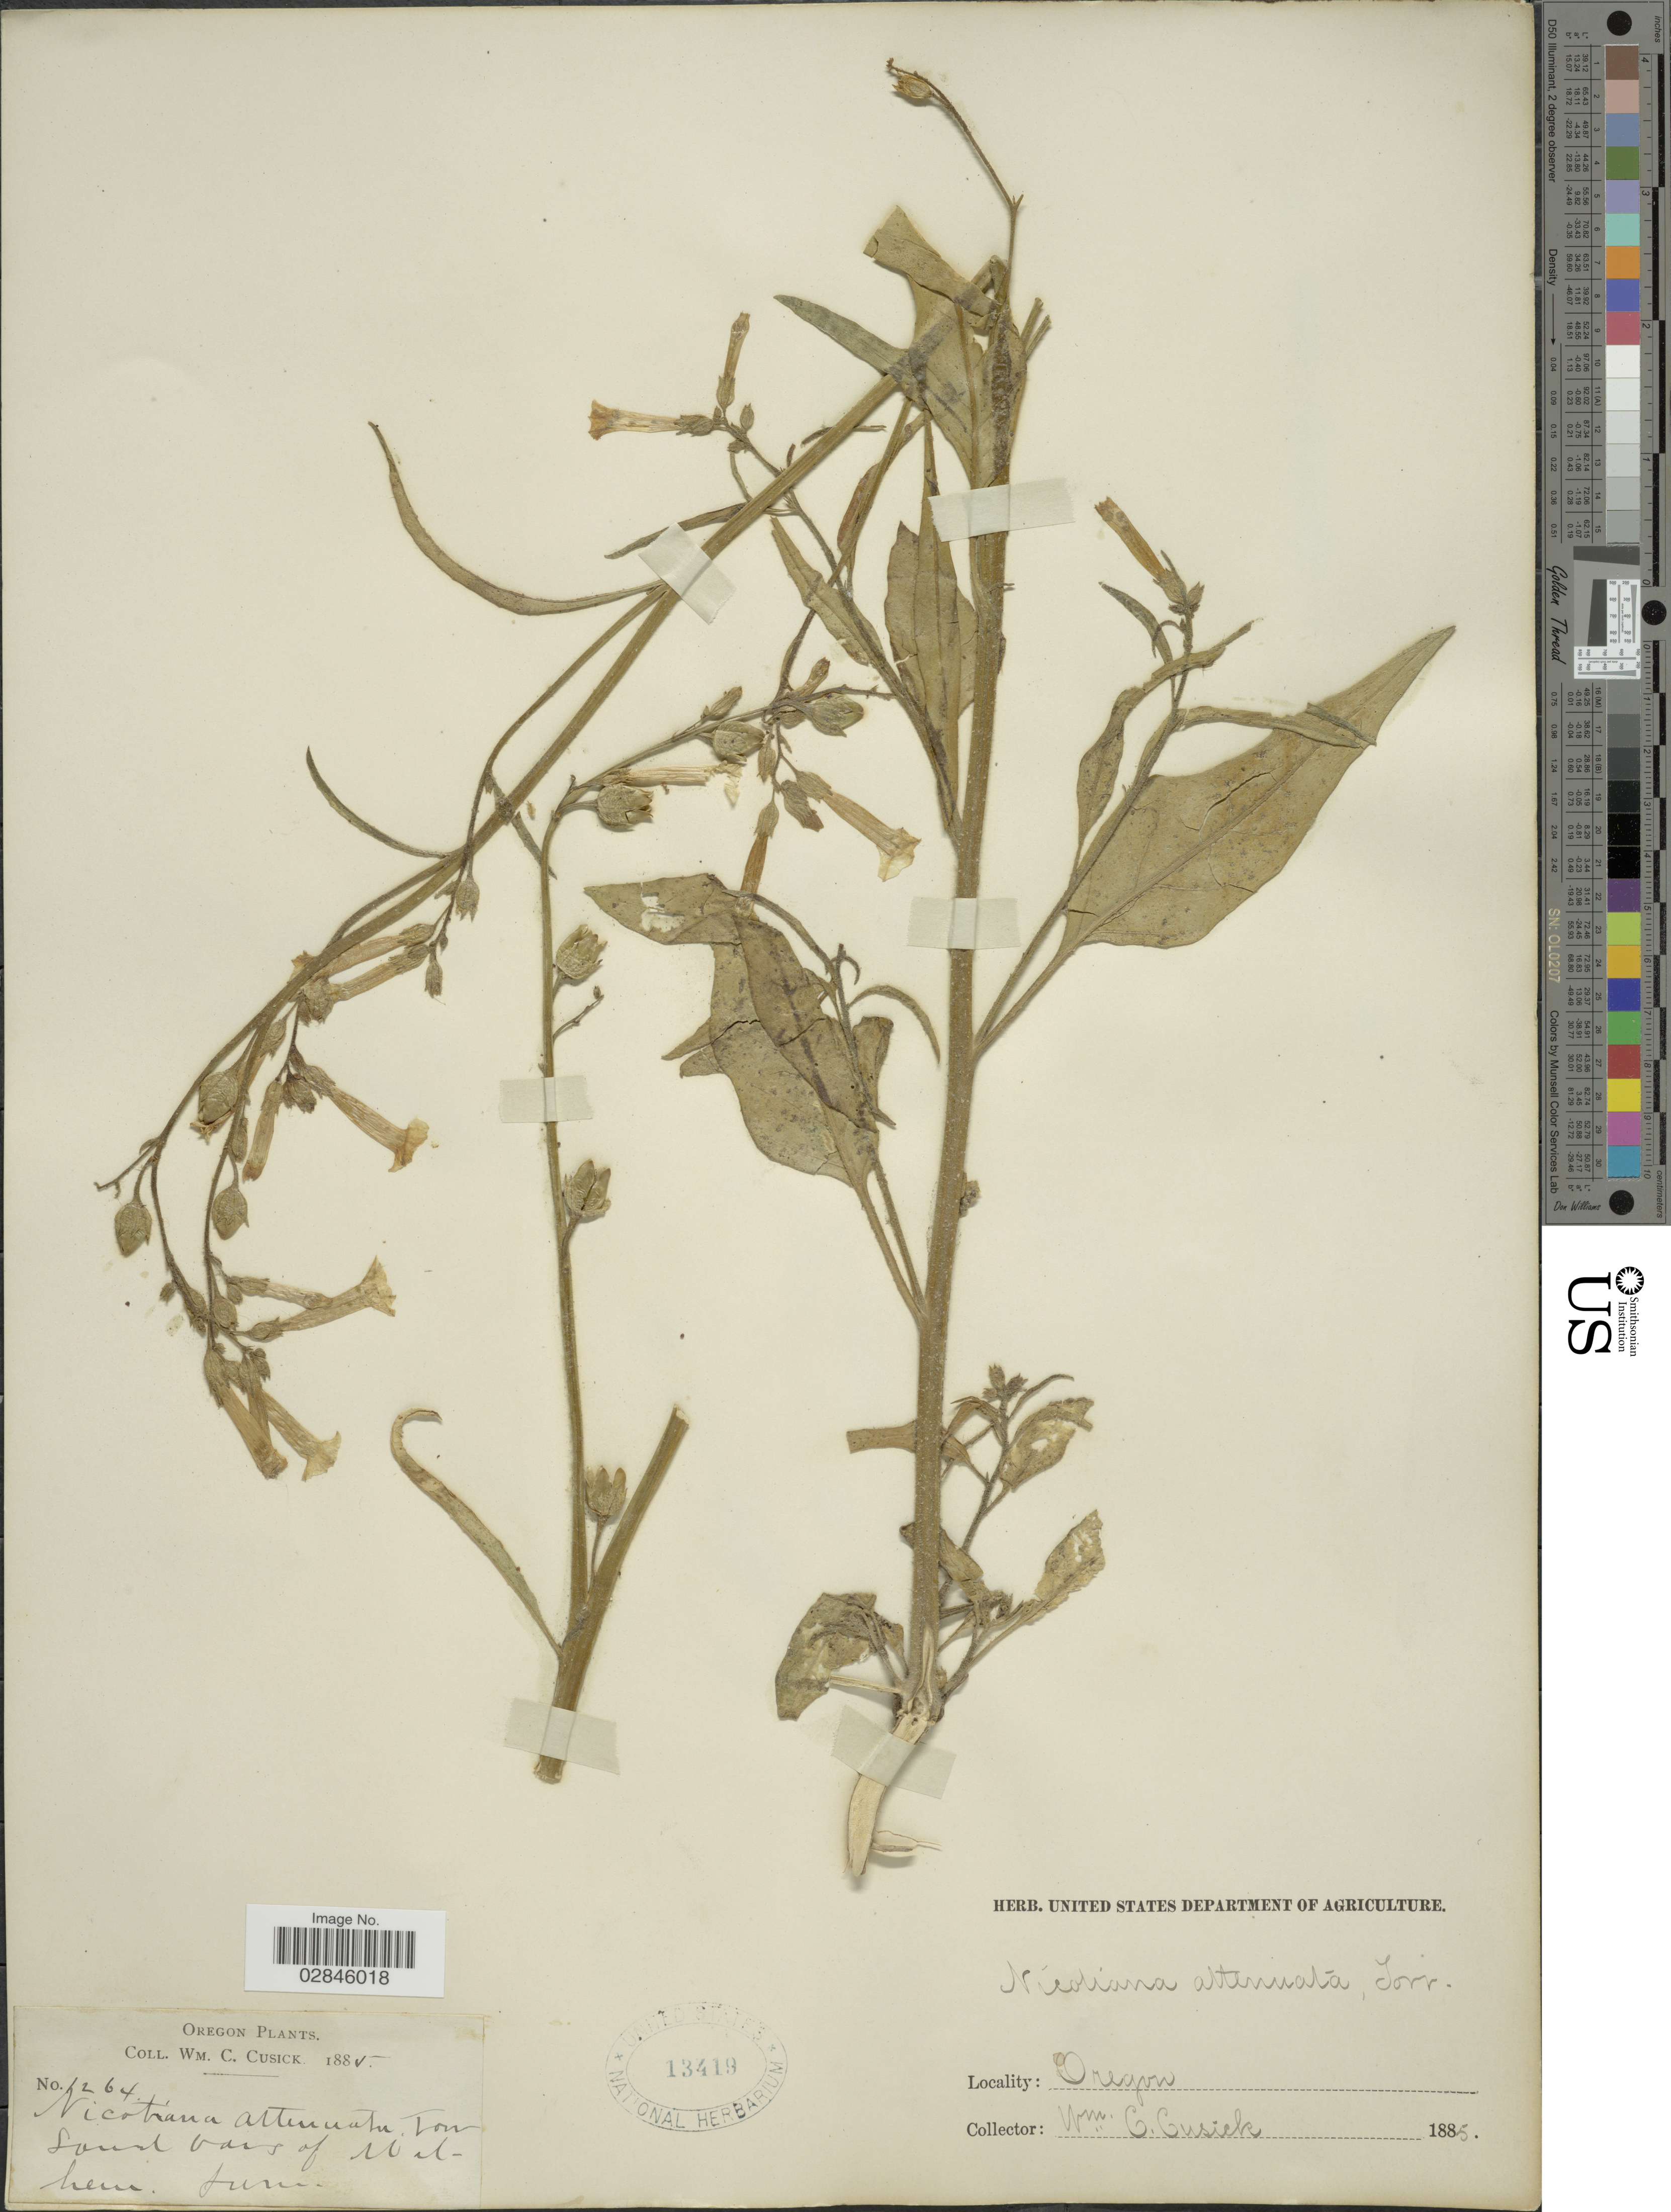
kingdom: Plantae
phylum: Tracheophyta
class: Magnoliopsida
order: Solanales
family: Solanaceae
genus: Nicotiana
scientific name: Nicotiana attenuata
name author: Torr. ex S. Watson in C. King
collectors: W. C. Cusick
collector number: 1264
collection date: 1885-06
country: United States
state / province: Oregon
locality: Sand bars of Malheur.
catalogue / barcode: US 13419